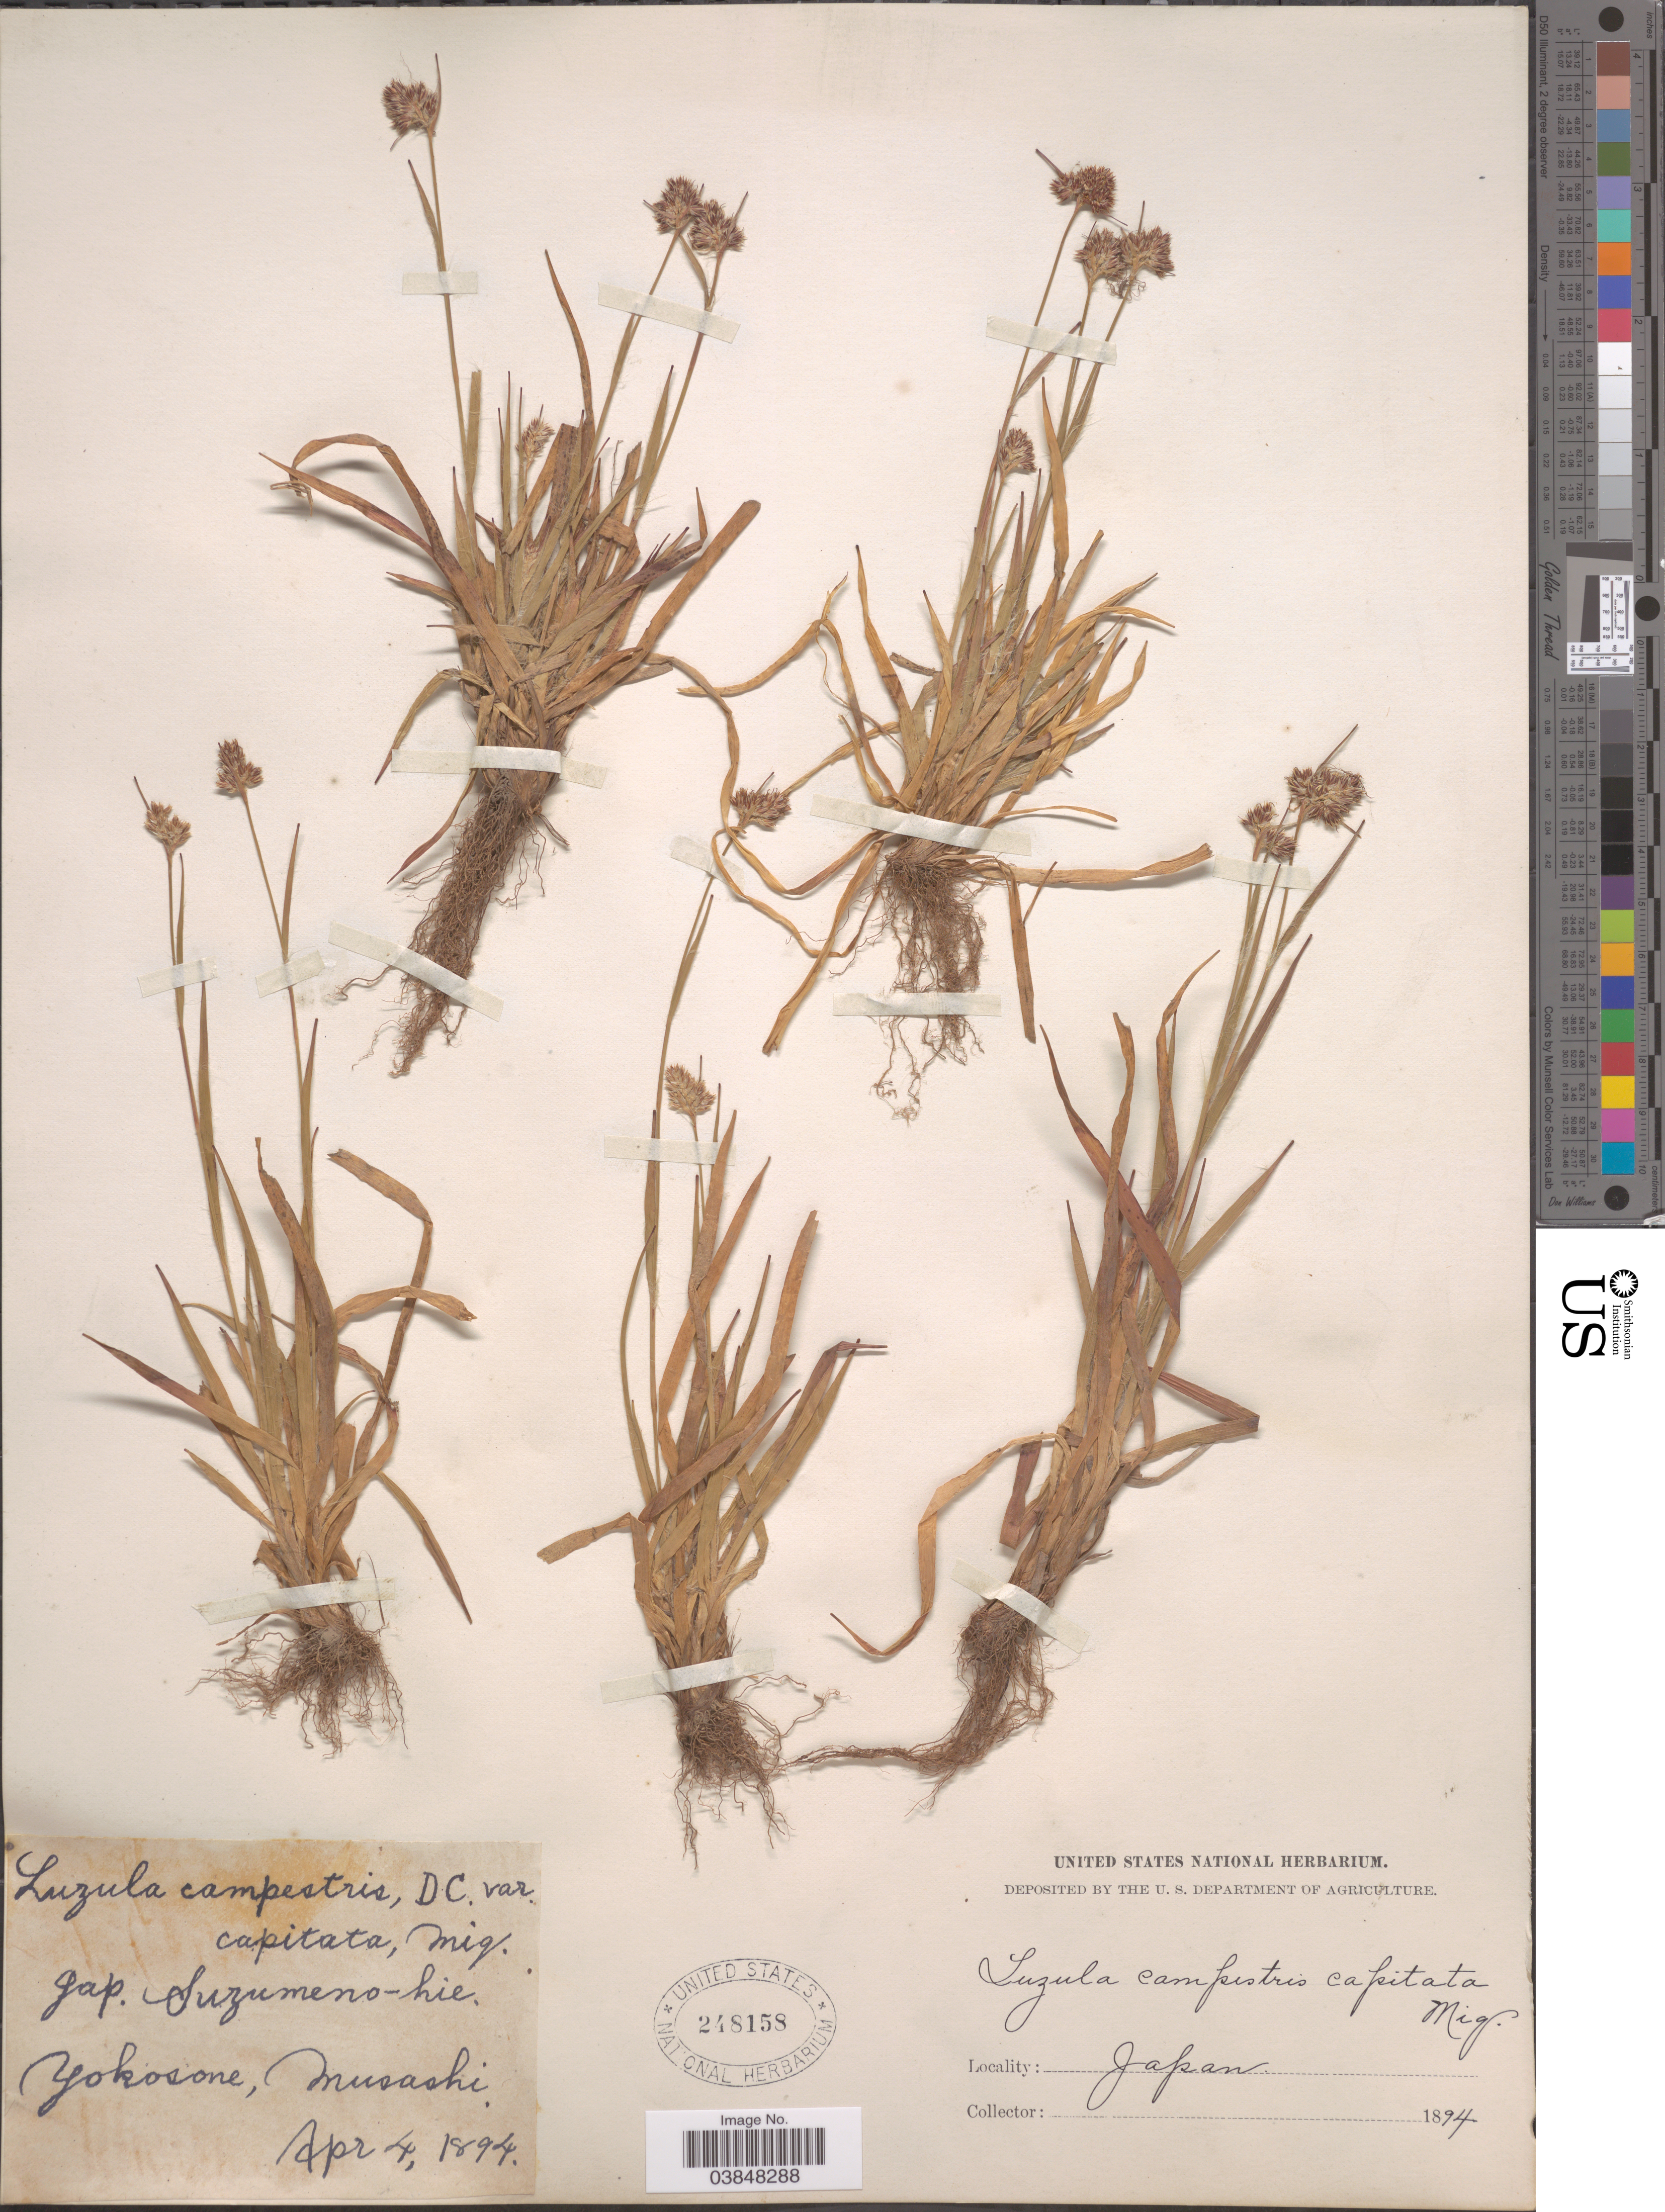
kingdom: Plantae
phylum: Tracheophyta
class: Liliopsida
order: Poales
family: Juncaceae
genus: Luzula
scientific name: Luzula capitata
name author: (Miq. ex Franch. & Sav.) Kom.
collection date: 1894-04-04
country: Japan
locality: Yokosone, Musashi.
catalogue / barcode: US 248158